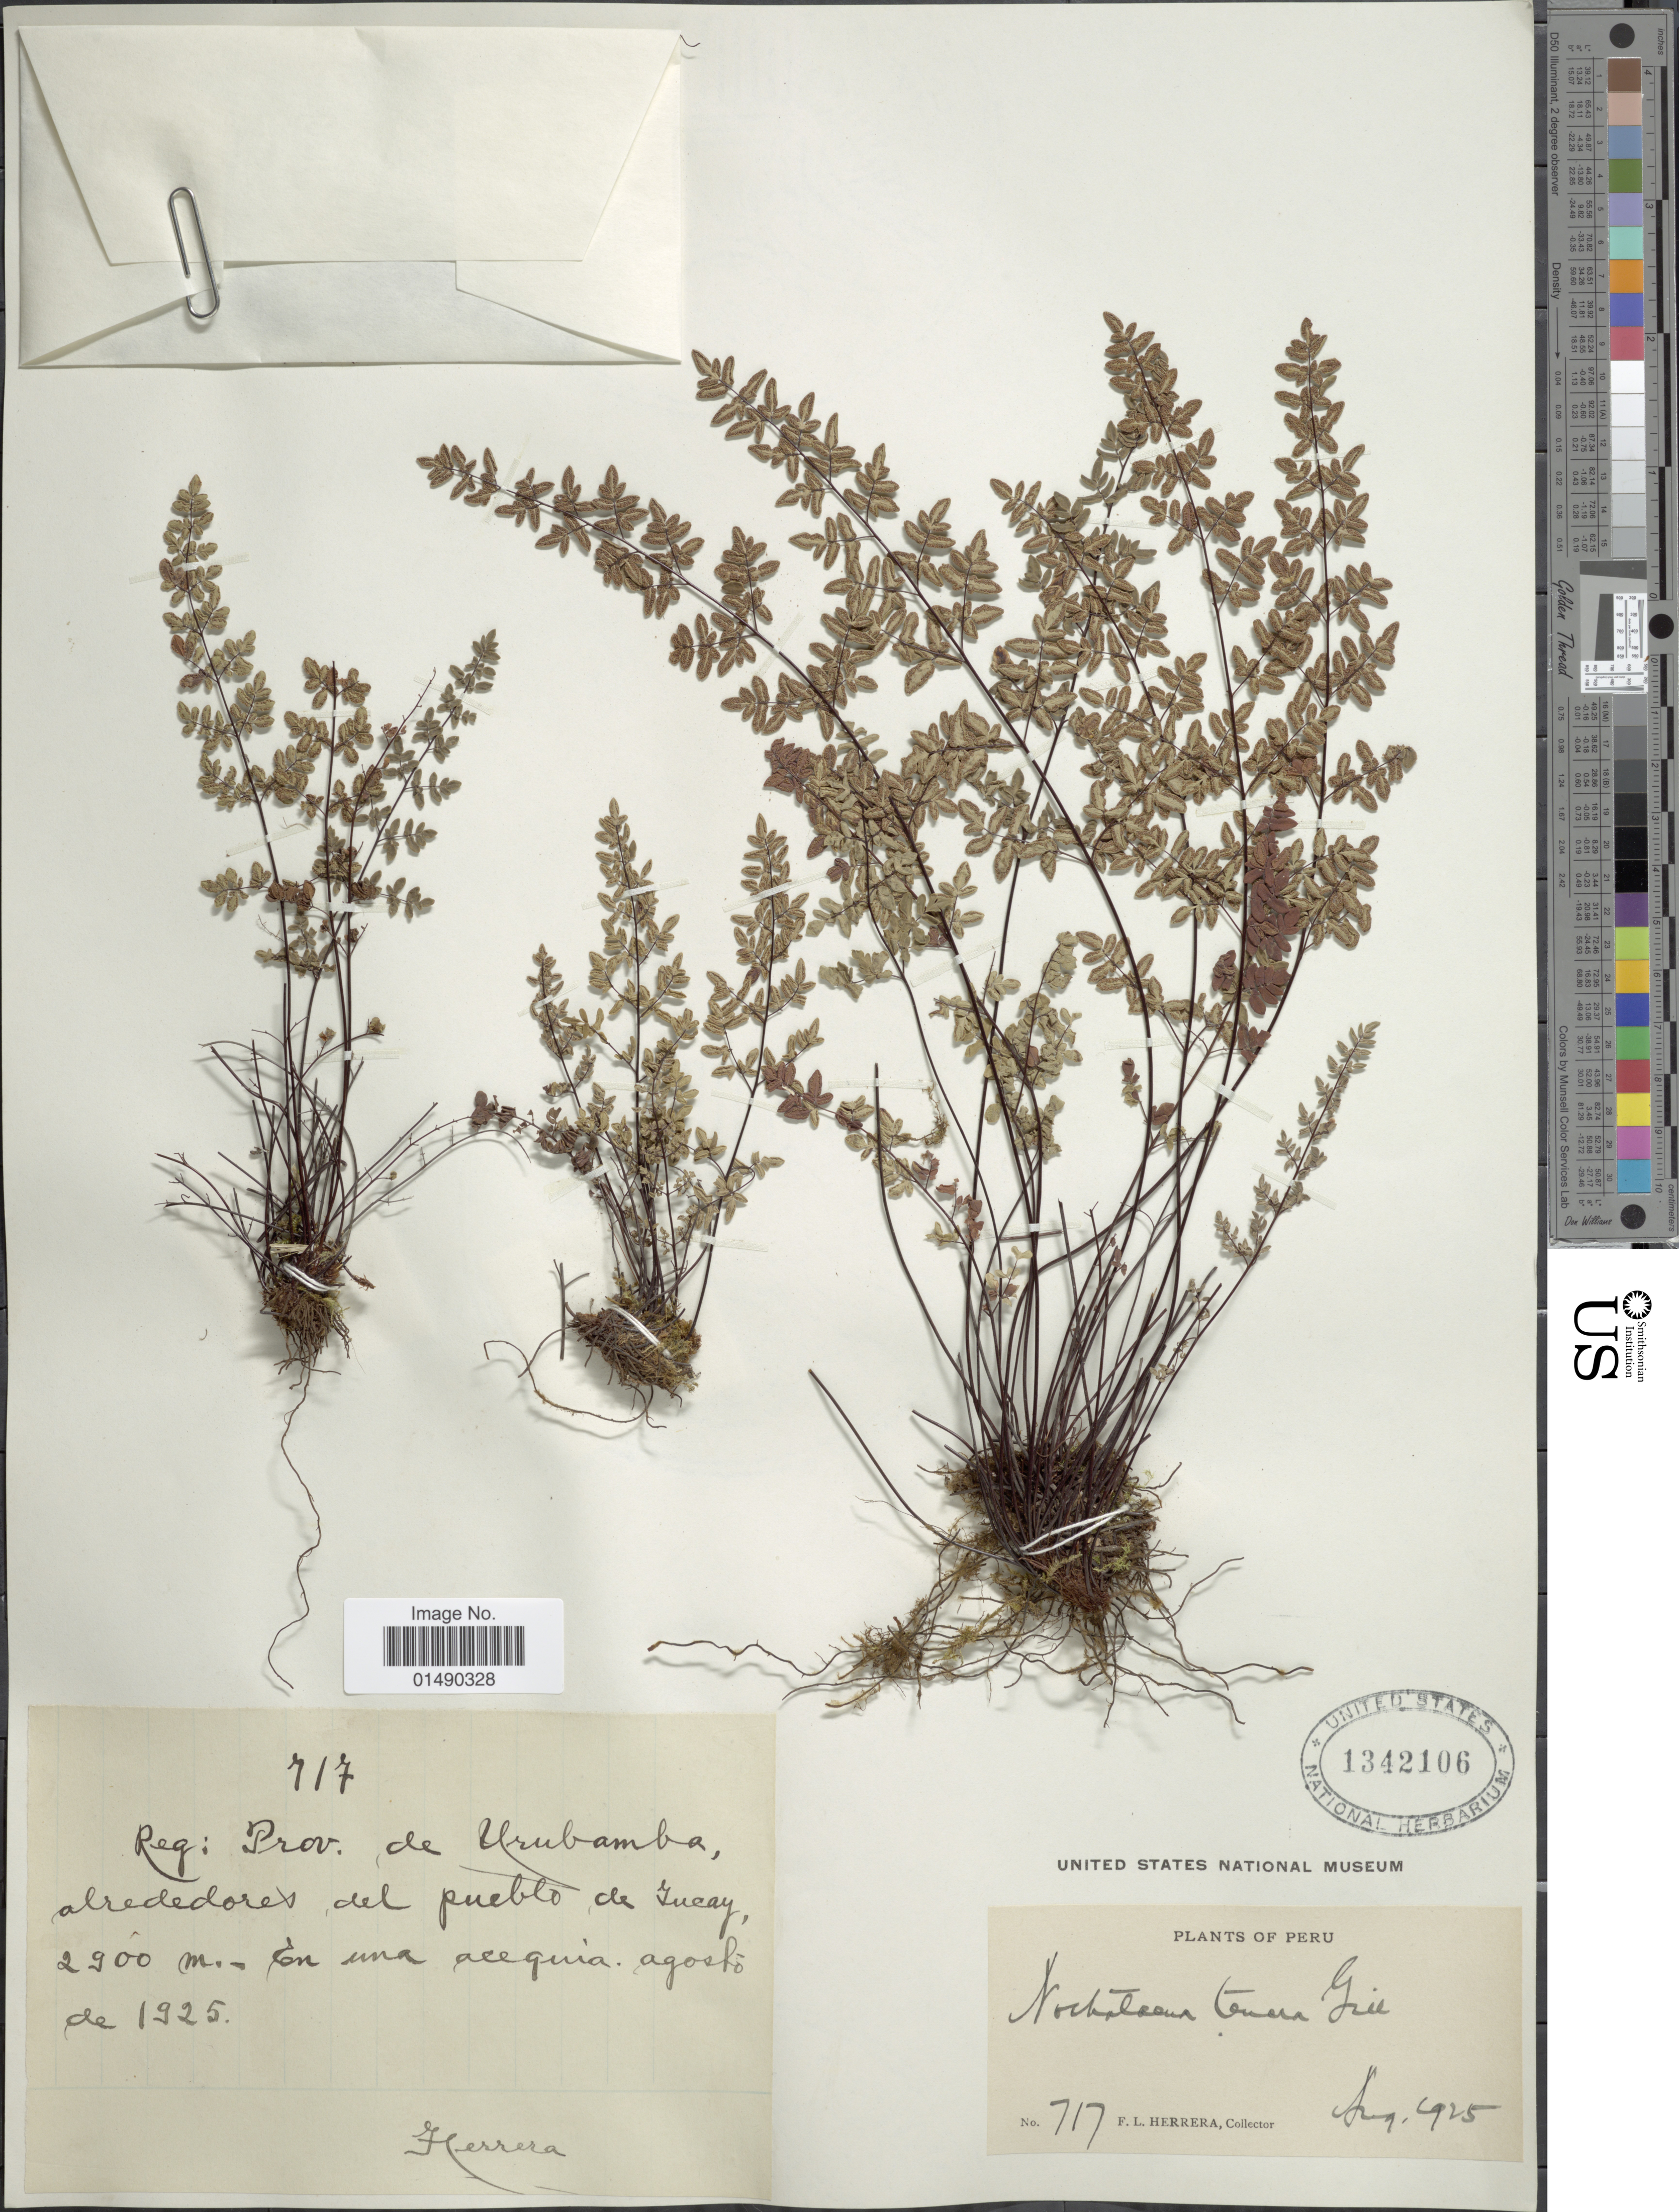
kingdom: Plantae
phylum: Tracheophyta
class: Polypodiopsida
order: Polypodiales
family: Pteridaceae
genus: Argyrochosma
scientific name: Argyrochosma nivea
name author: (Poir.) Windham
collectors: F. L. Herrera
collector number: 717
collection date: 1925-08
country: Peru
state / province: Cusco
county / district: Urubamba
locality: Alrededores del pueblo de Yucay.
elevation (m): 2900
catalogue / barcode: US 1342106